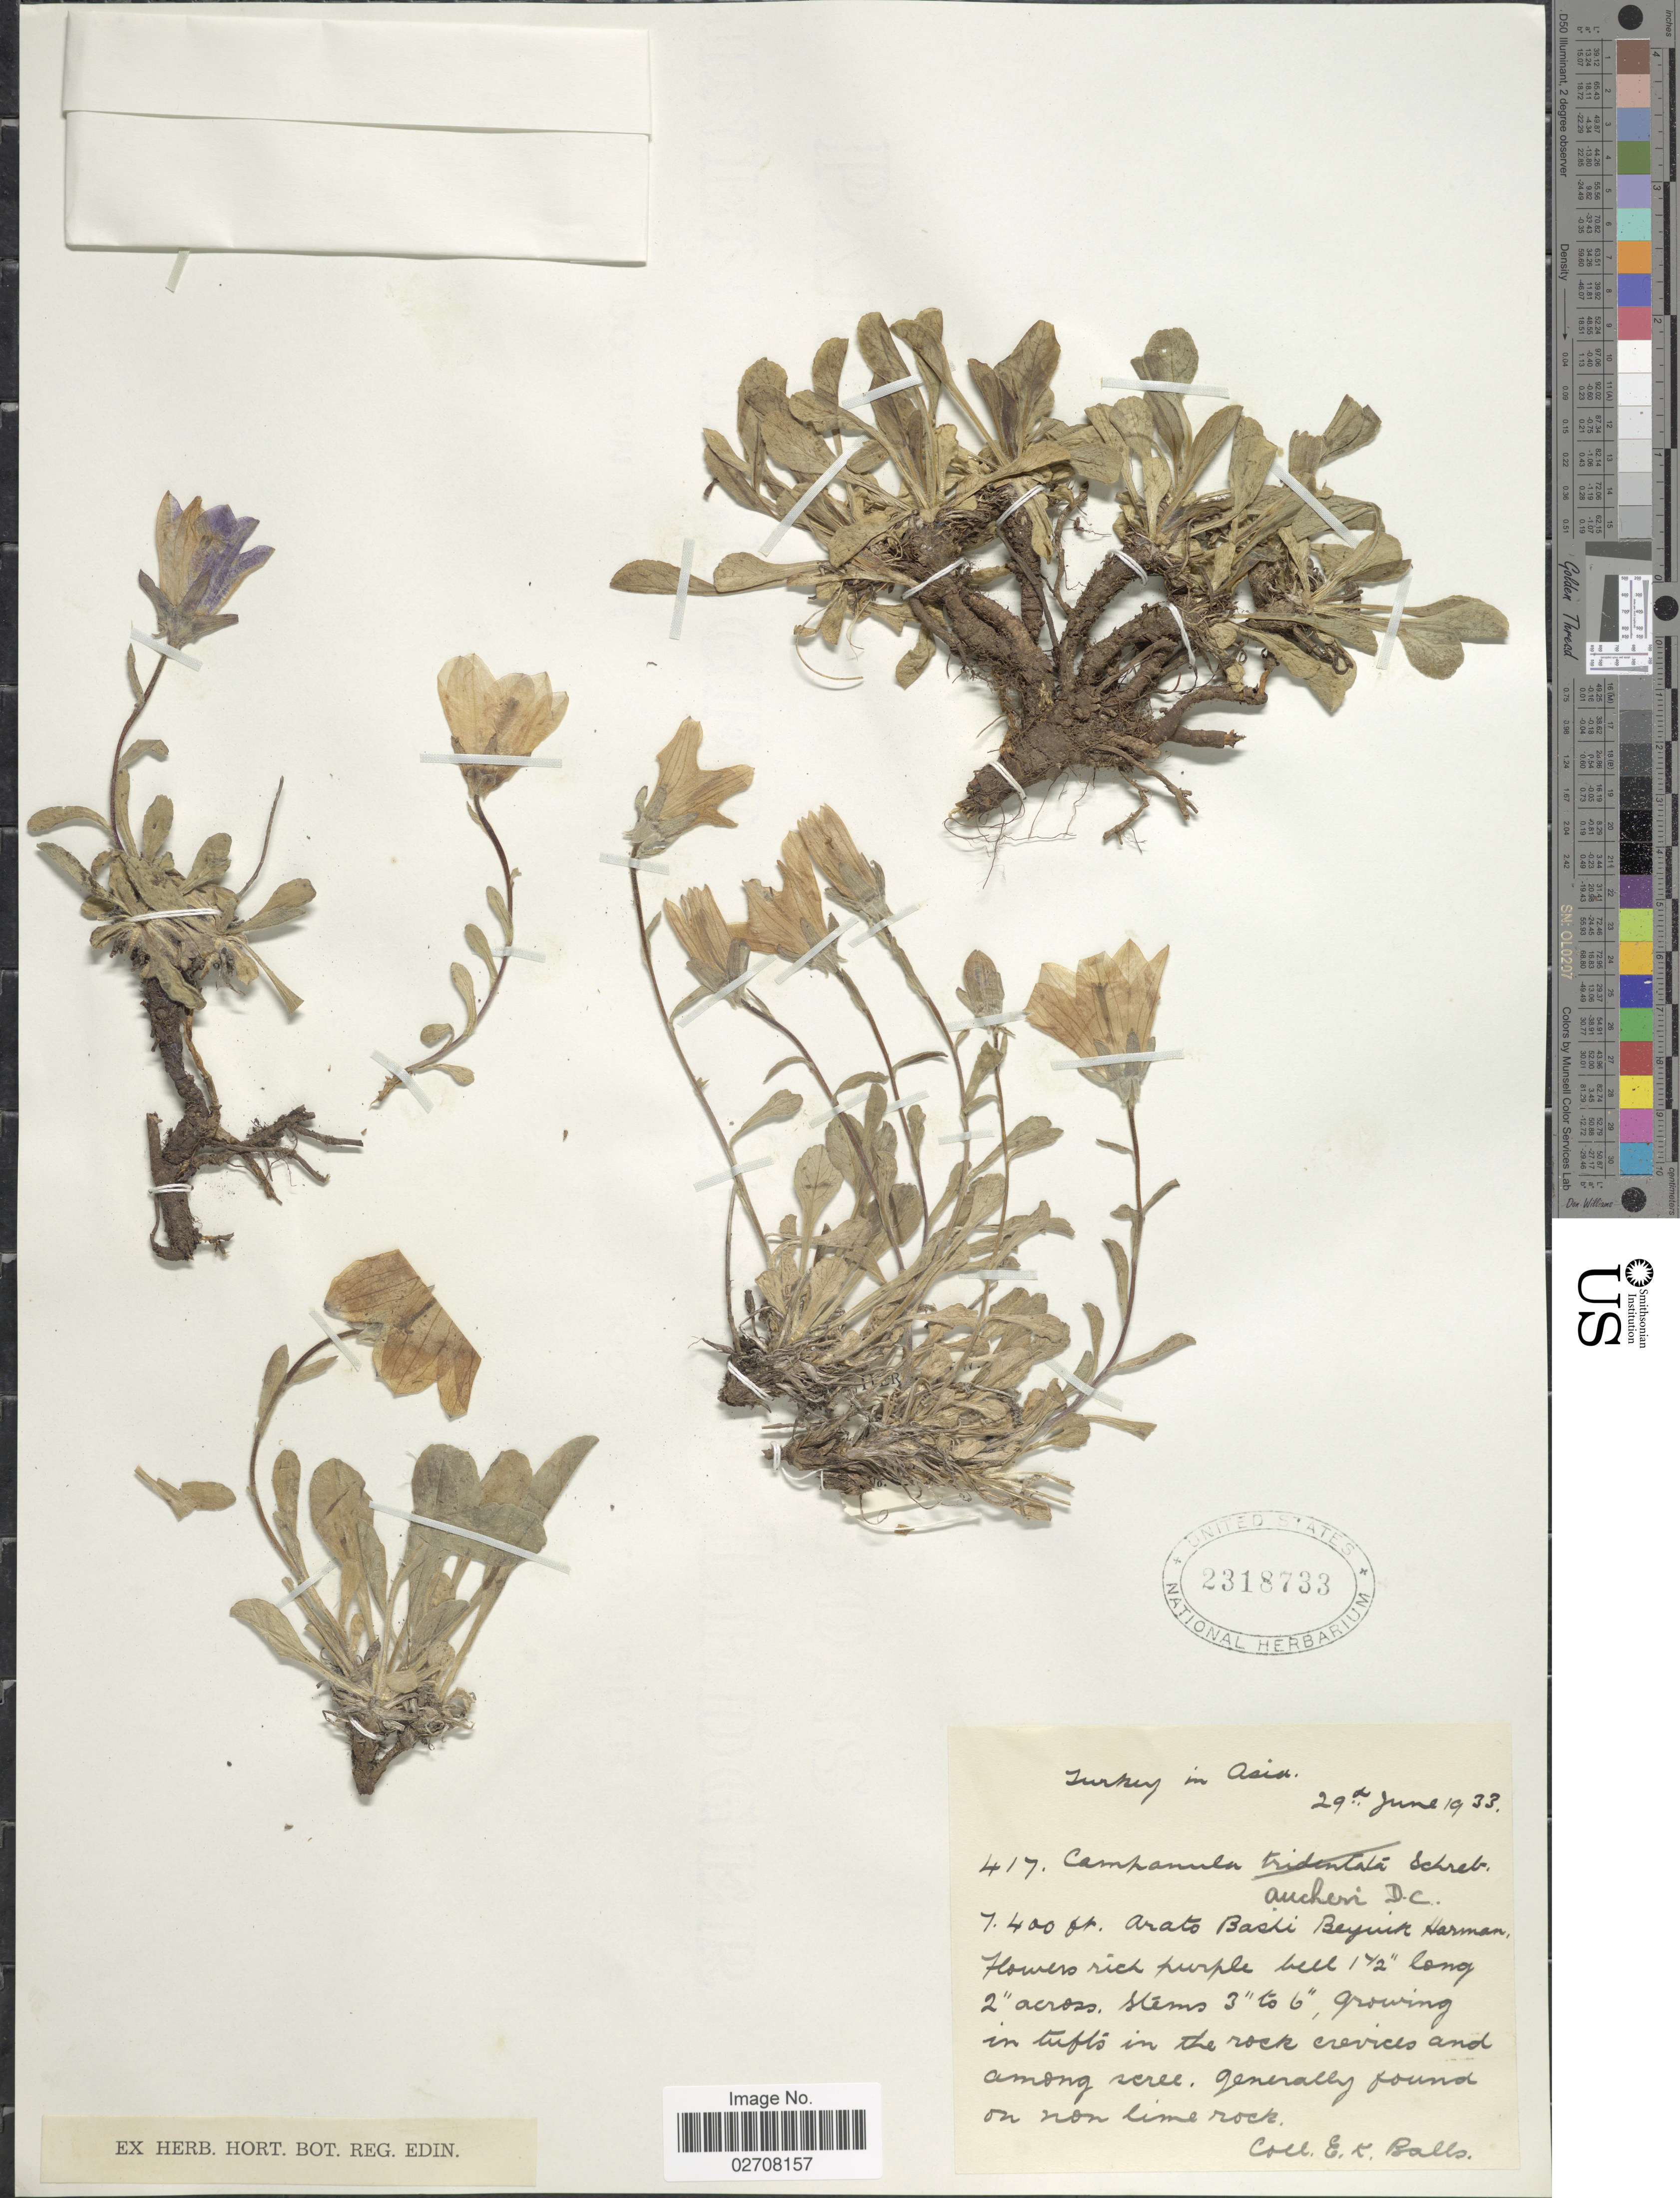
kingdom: Plantae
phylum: Tracheophyta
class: Magnoliopsida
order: Asterales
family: Campanulaceae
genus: Campanula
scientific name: Campanula aucheri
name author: A. DC.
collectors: E. K. Balls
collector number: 417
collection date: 1933-06-29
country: Turkey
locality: Turkey in Asia. Arato Bashi Beynik Harman.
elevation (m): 2256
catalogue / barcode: US 2318733